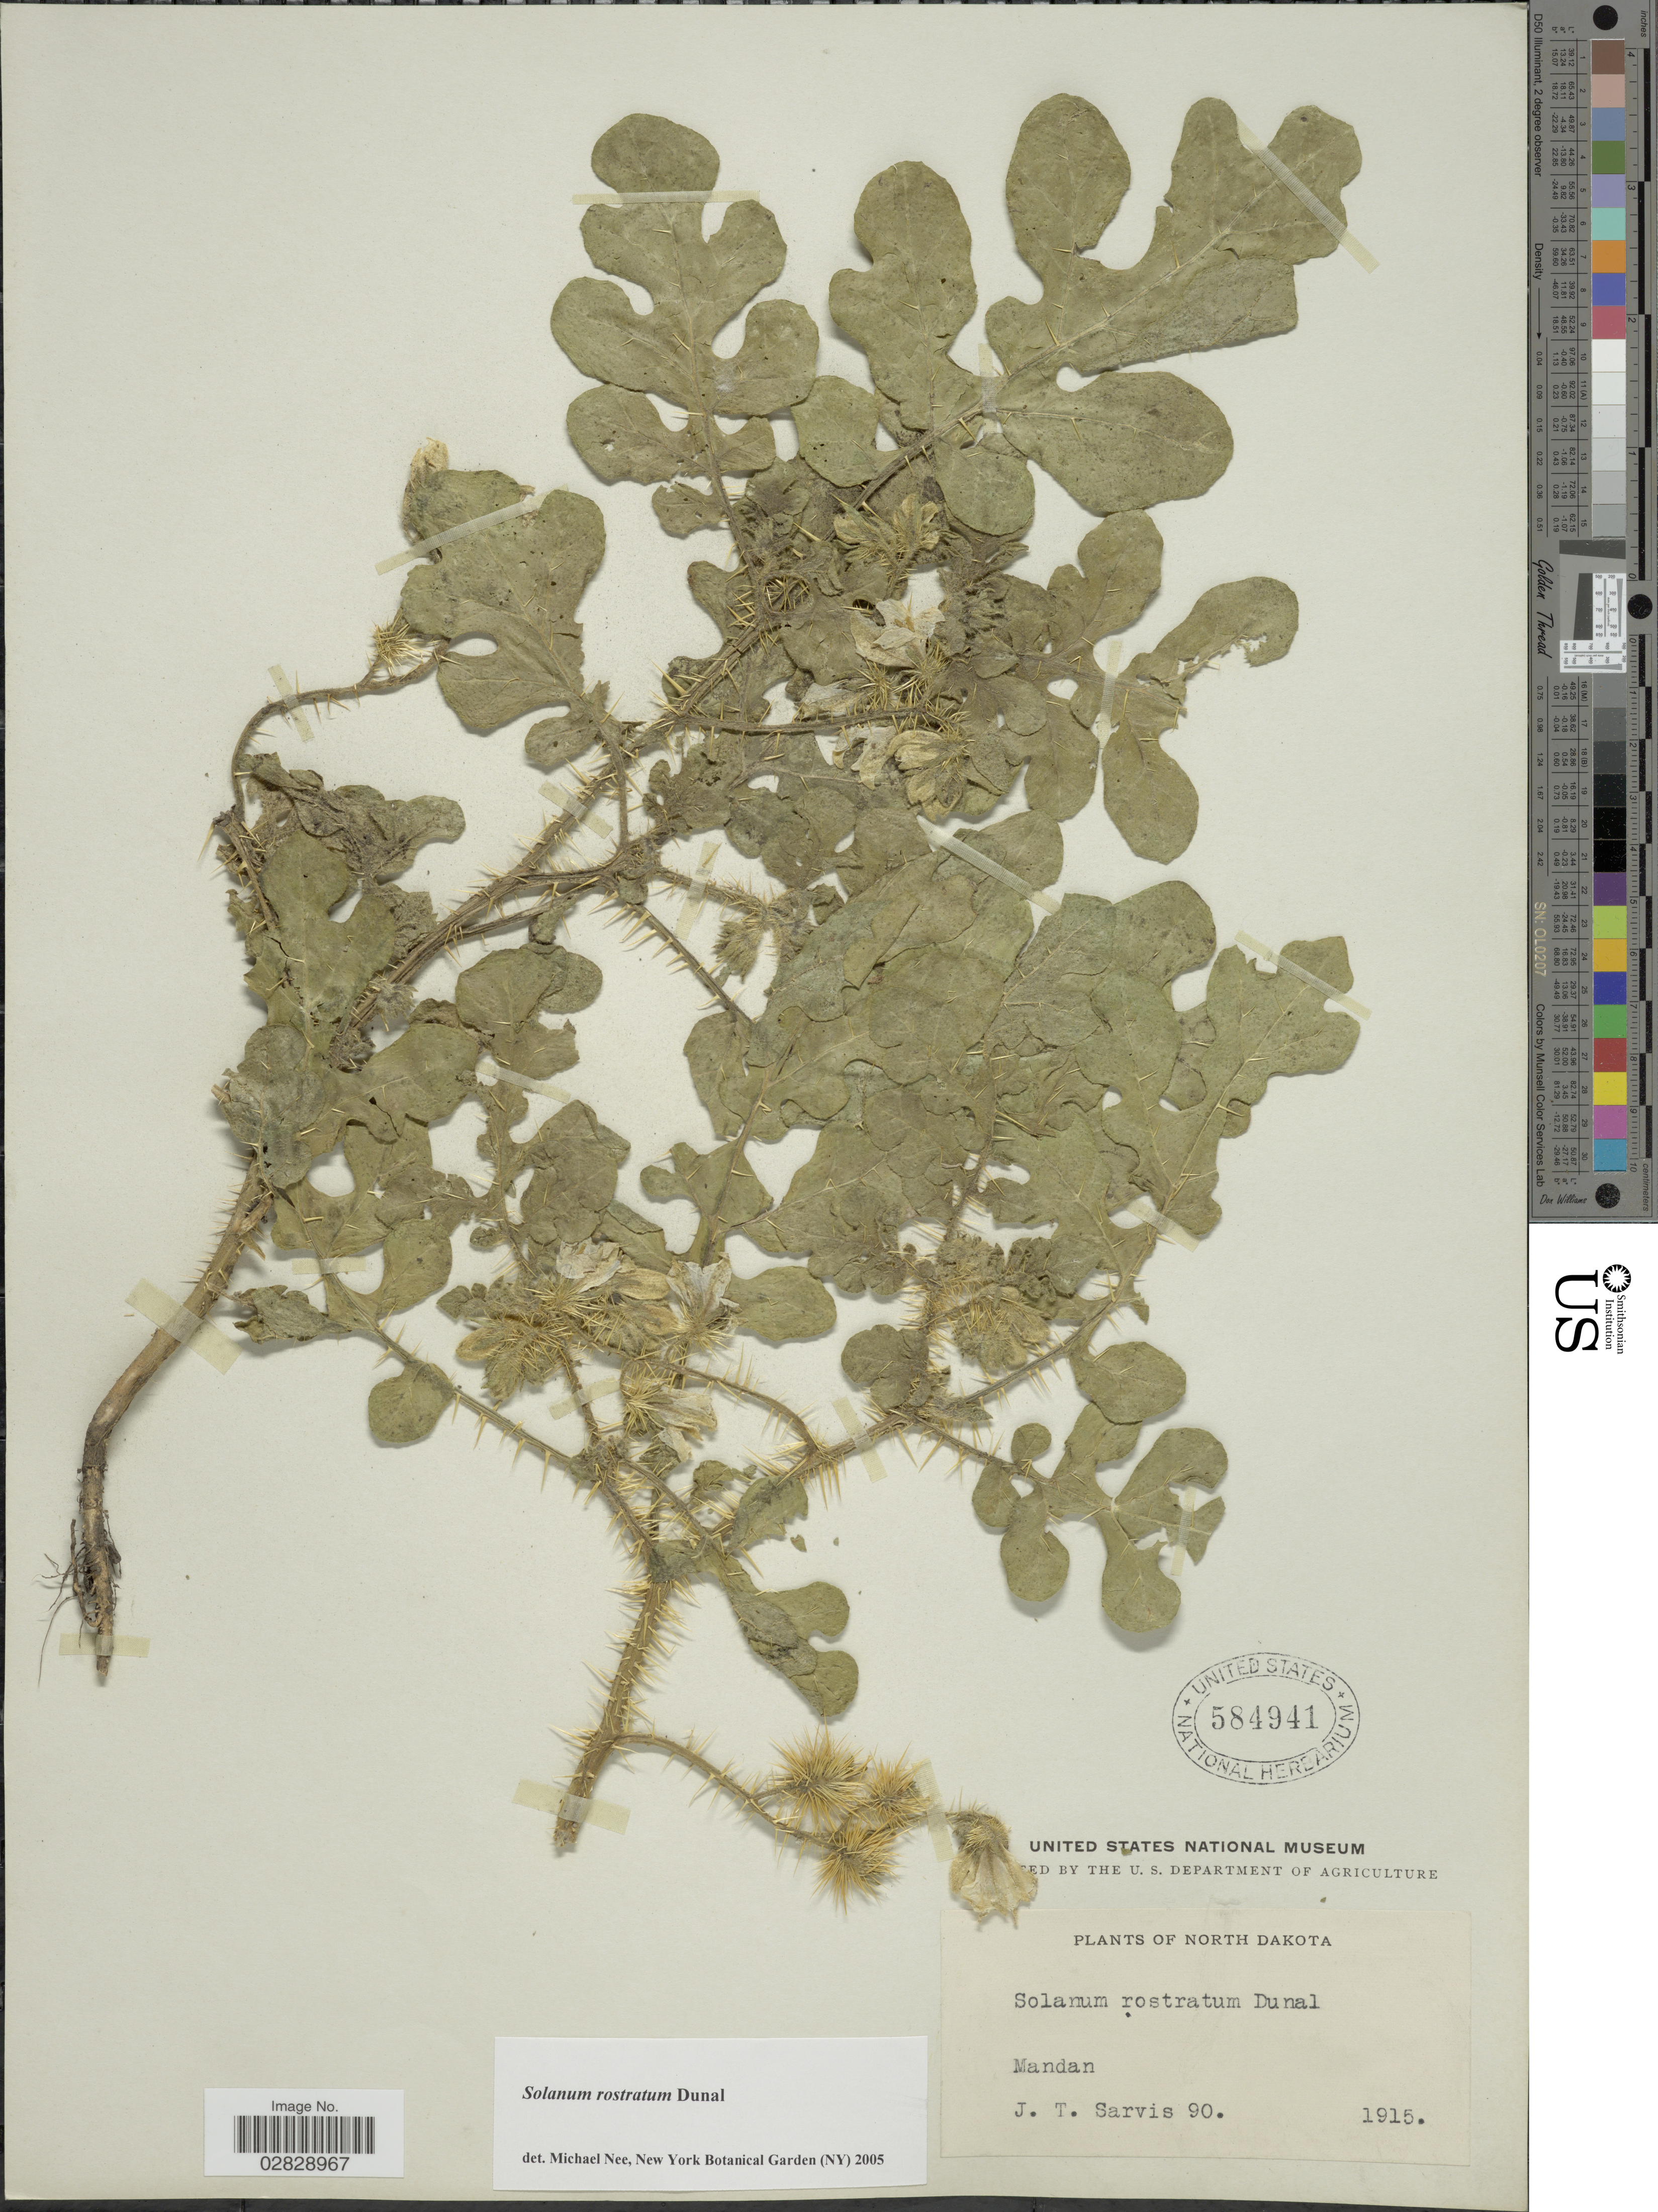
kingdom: Plantae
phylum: Tracheophyta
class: Magnoliopsida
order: Solanales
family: Solanaceae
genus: Solanum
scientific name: Solanum rostratum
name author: Dunal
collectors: J. Sarvis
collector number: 90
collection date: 1915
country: United States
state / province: North Dakota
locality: Mandan.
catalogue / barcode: US 584941